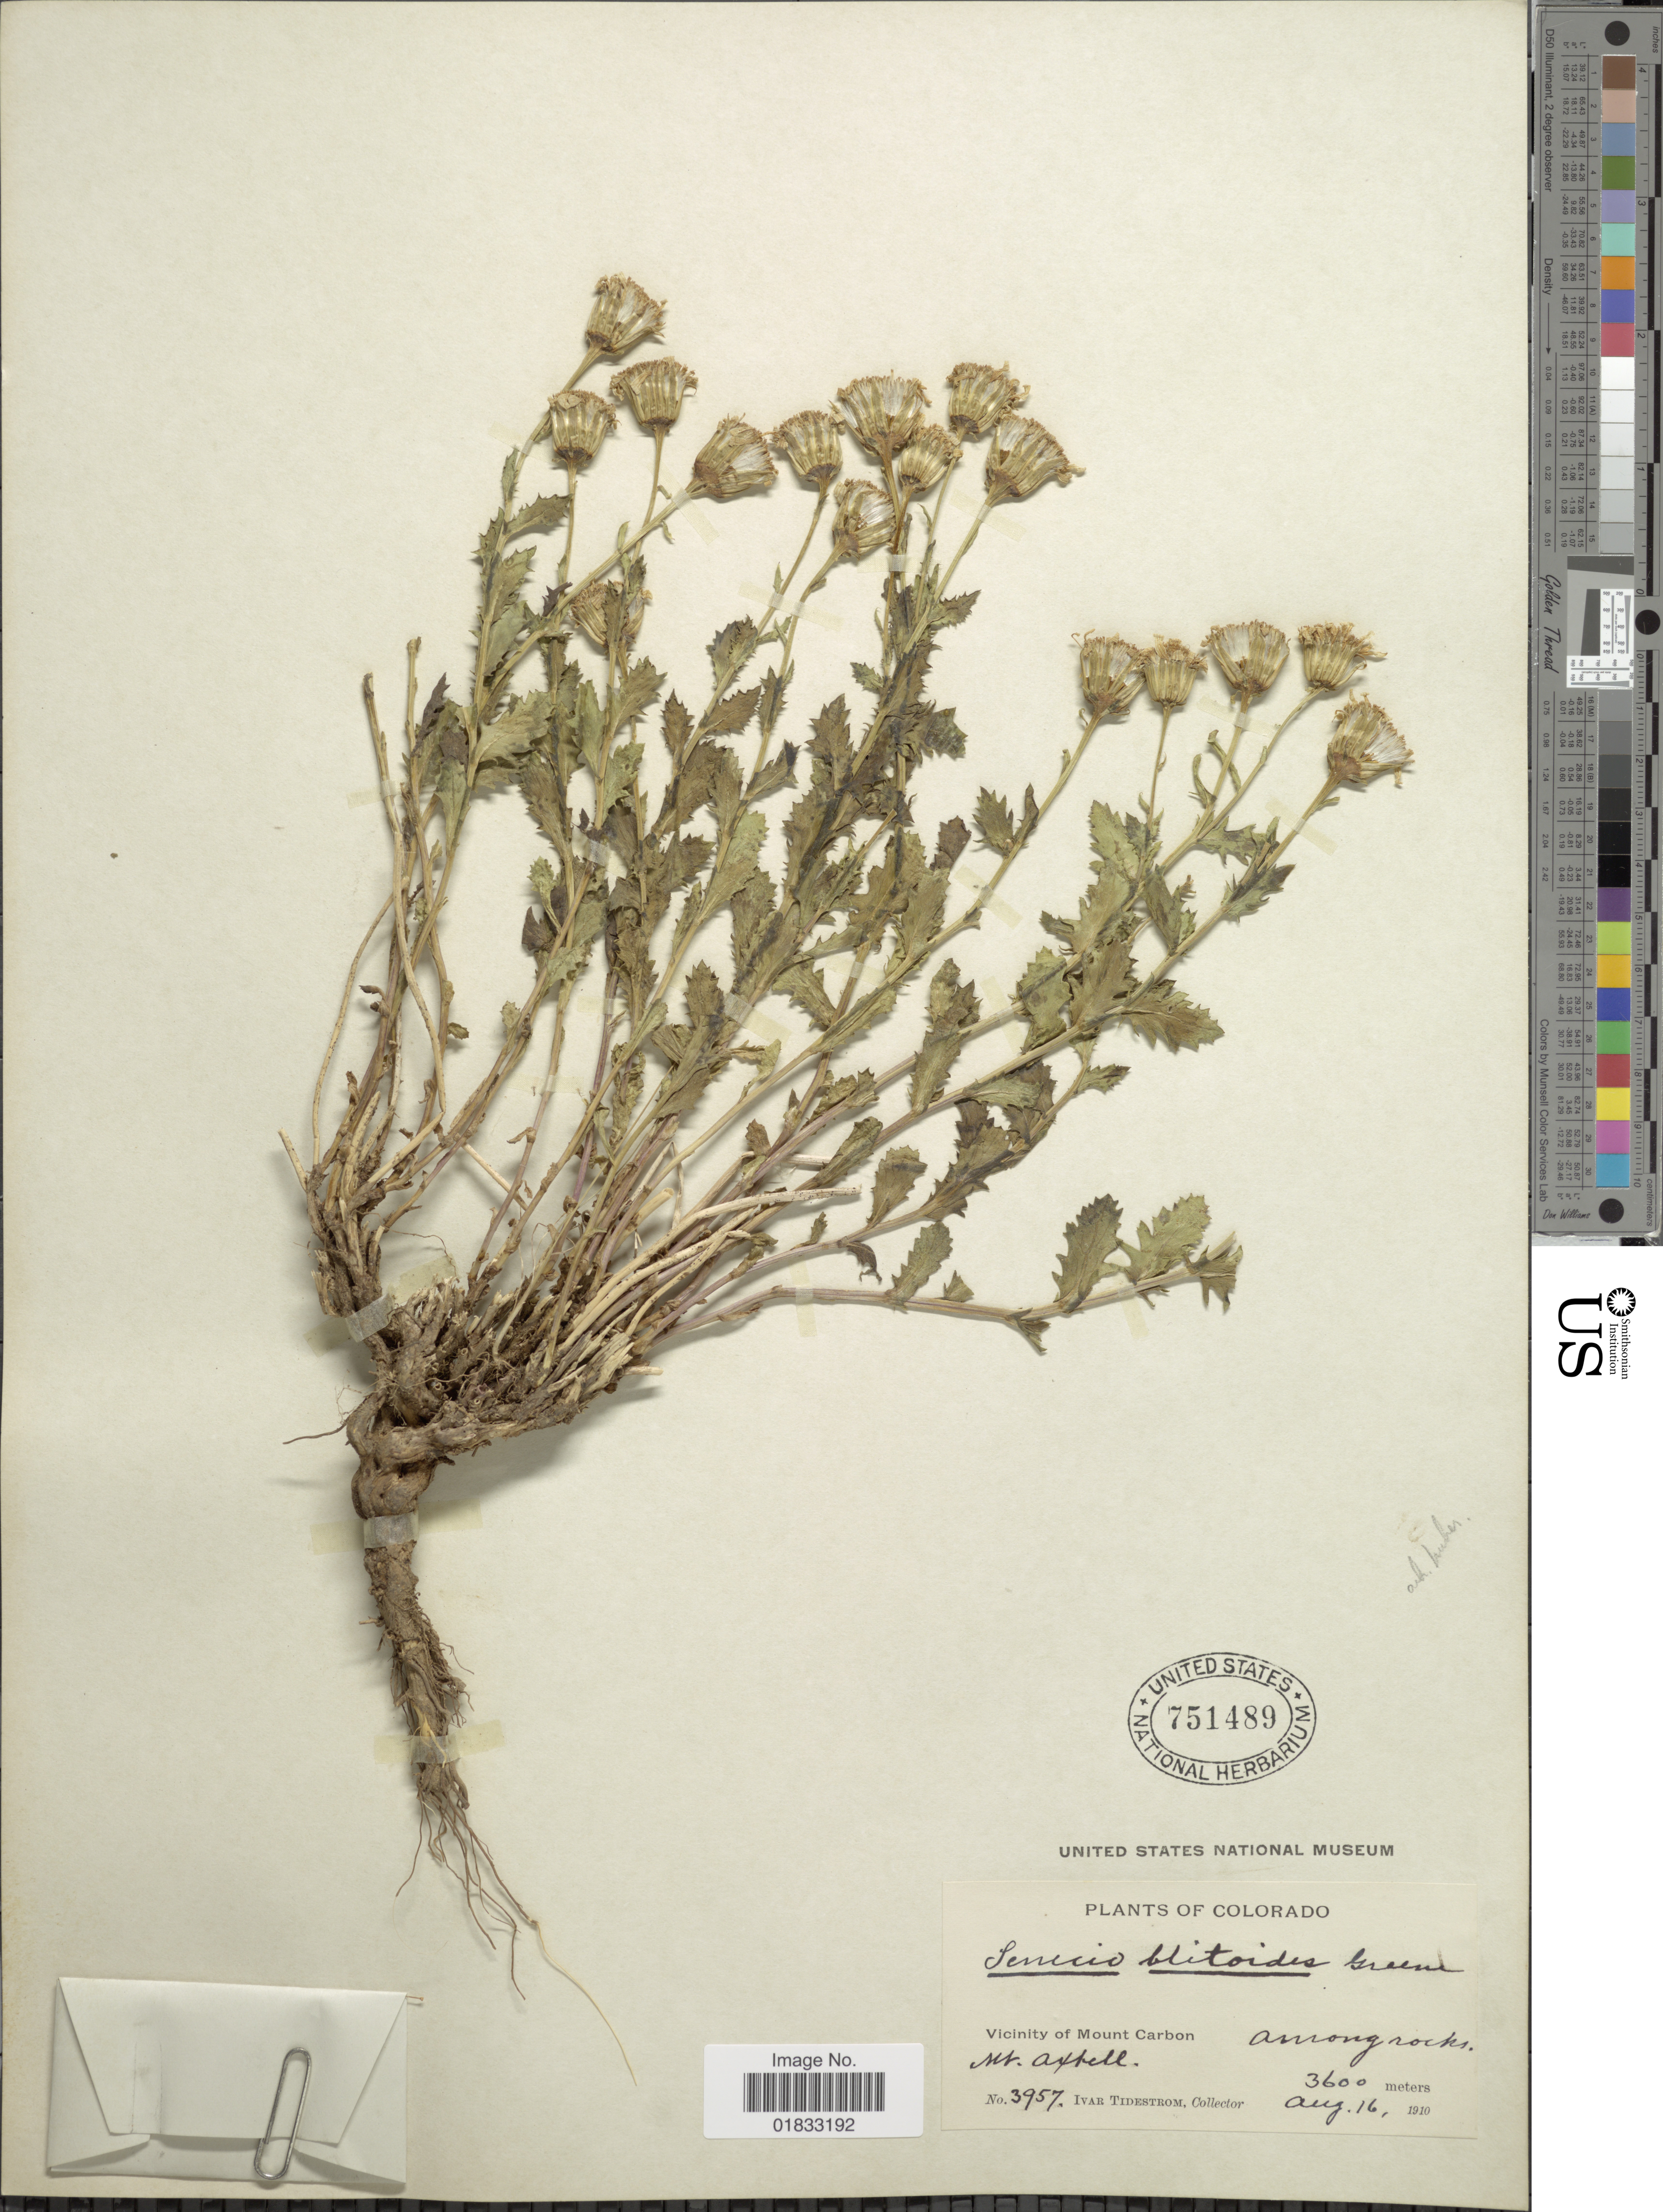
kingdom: Plantae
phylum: Tracheophyta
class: Magnoliopsida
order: Asterales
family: Asteraceae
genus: Senecio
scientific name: Senecio fremontii var. blitoides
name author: (Greene) Cronq.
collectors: I. F. Tidestrom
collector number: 3957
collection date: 1910-08-16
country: United States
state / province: Colorado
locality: Vicinity of Mount Carbon, Mt Axtell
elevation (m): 3600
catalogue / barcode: US 751489